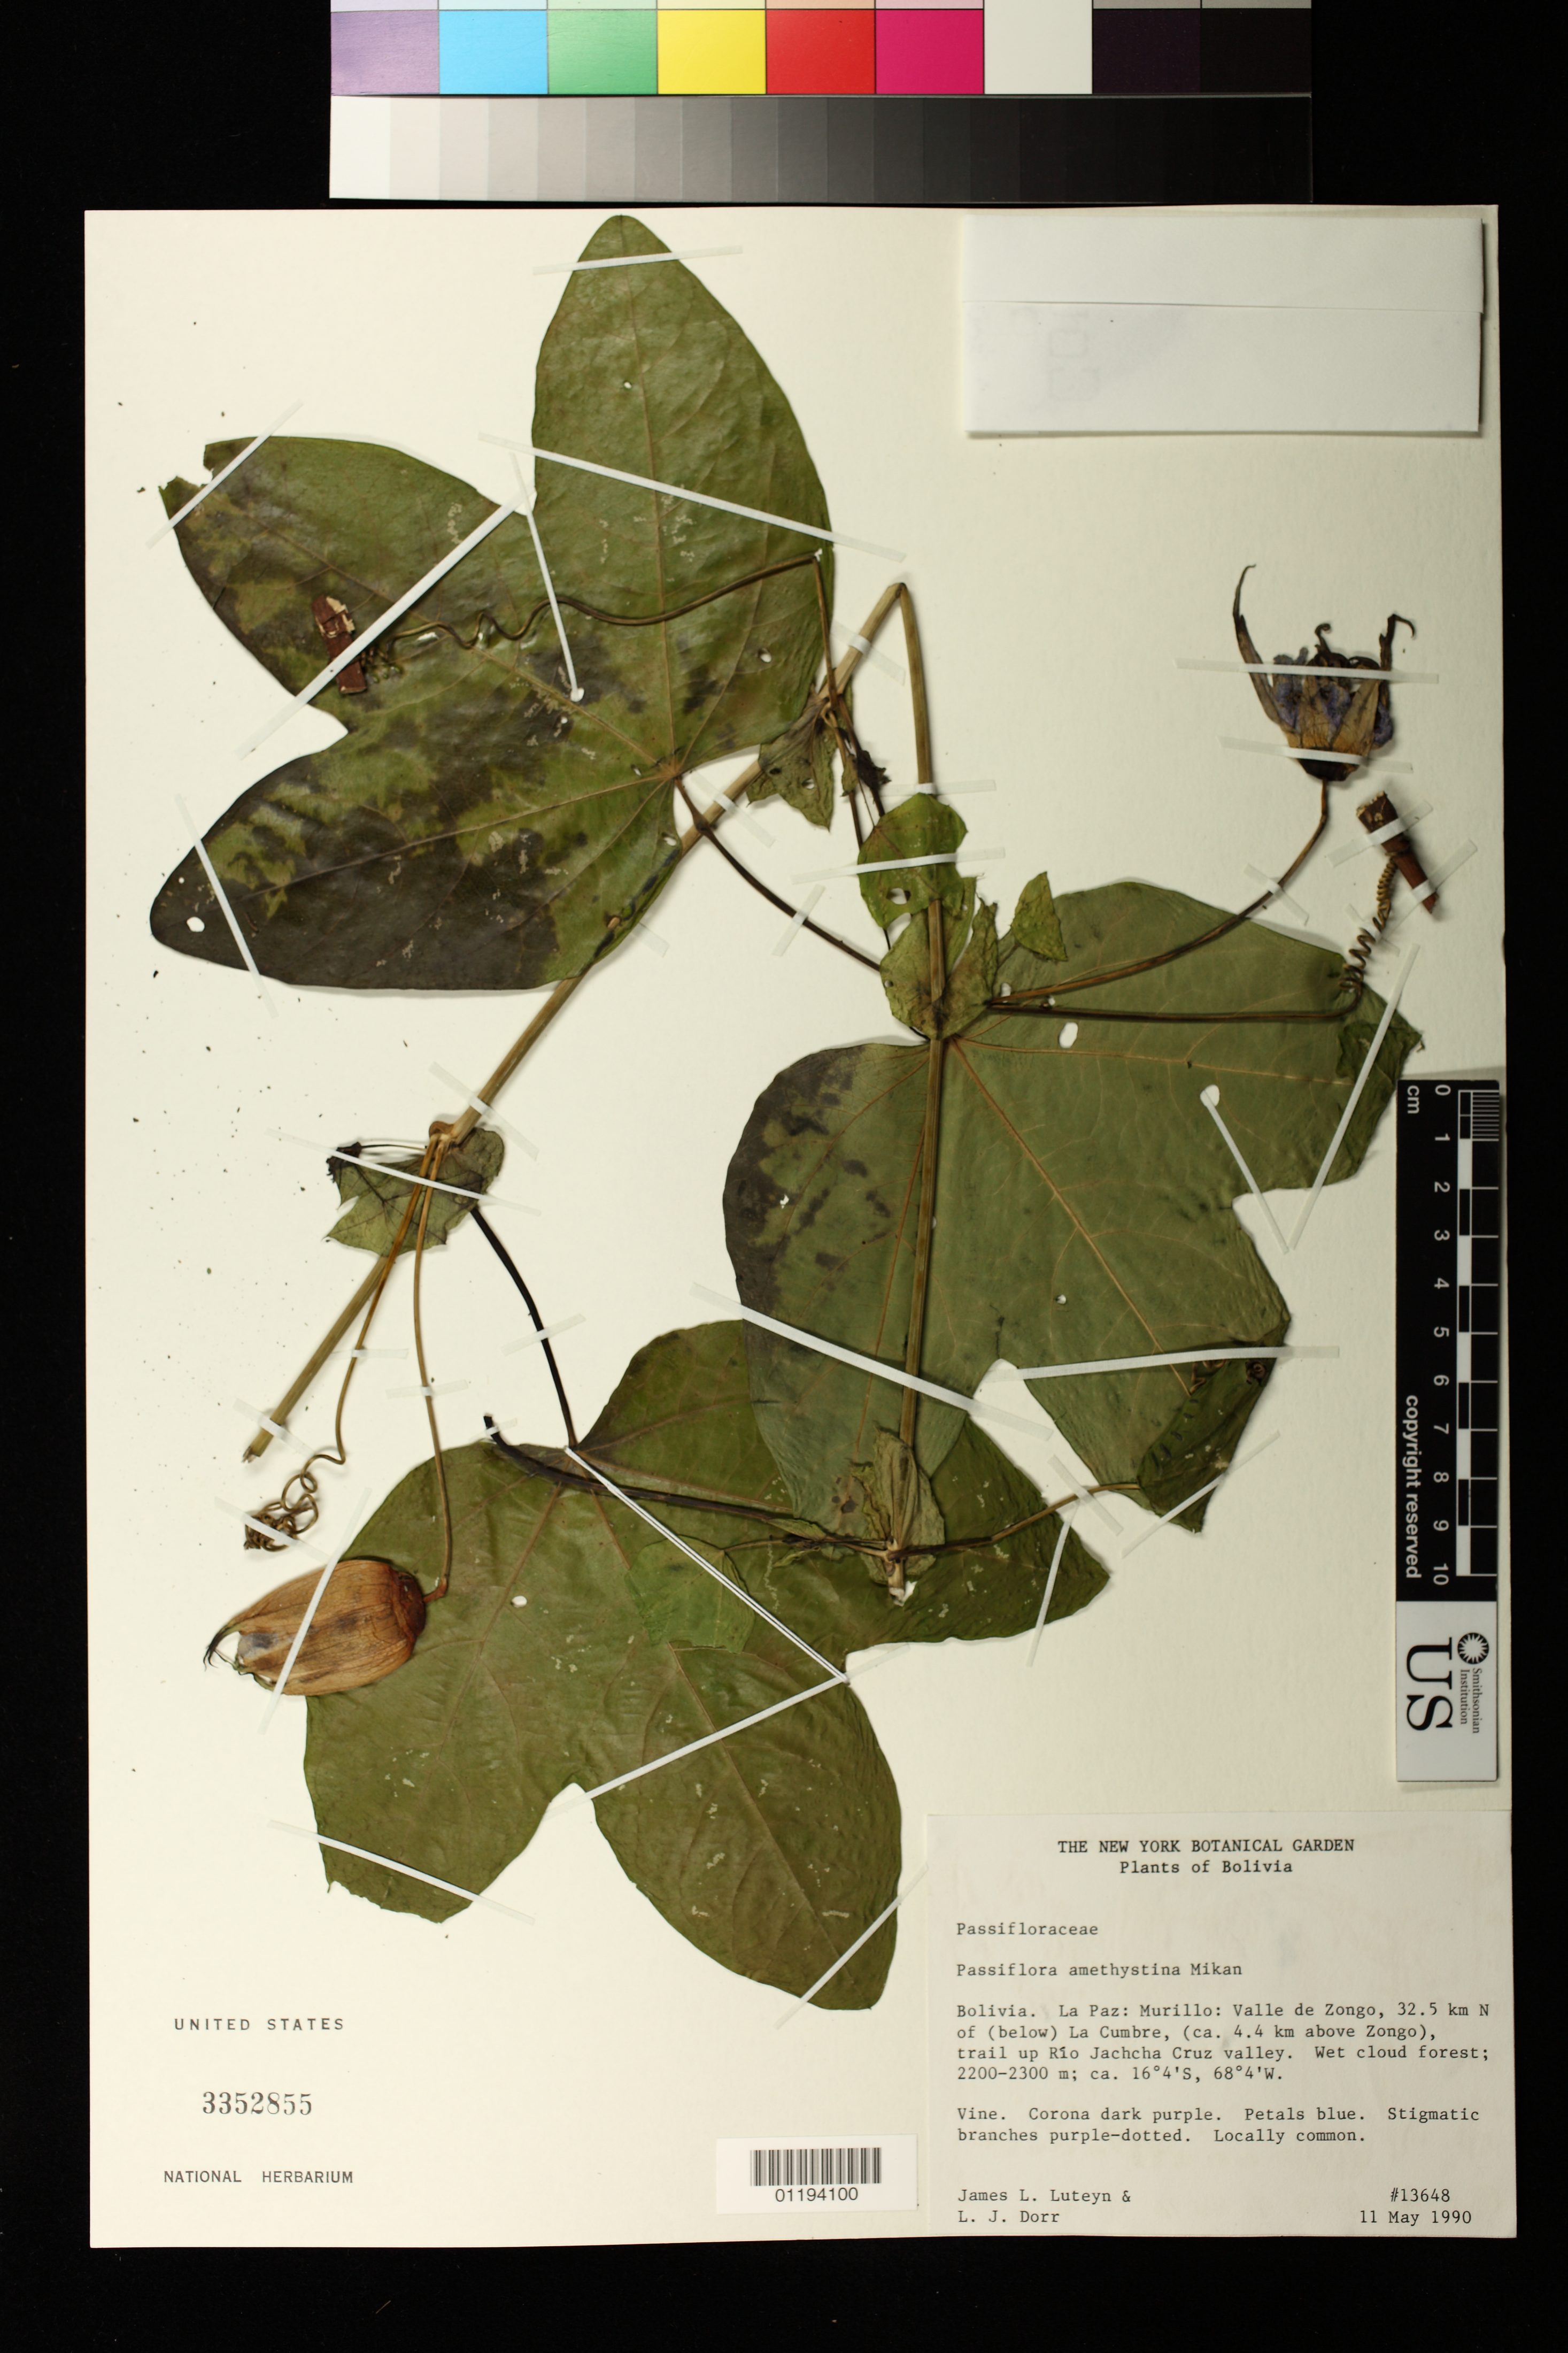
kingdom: Plantae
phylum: Tracheophyta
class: Magnoliopsida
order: Malpighiales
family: Passifloraceae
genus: Passiflora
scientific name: Passiflora amethystina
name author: J.C. Mikan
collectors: J. L. Luteyn & L. J. Dorr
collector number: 13648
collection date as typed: May 11 1990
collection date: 1990-05-11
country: Bolivia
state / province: La Paz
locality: Murillo: Valle de Zongo, 32.5 Km N of (below) La Cumbre, (ca. 4.4 km above Zongo), trail up Rio Jachcha Cruz valley.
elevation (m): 2200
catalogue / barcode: US 3352855